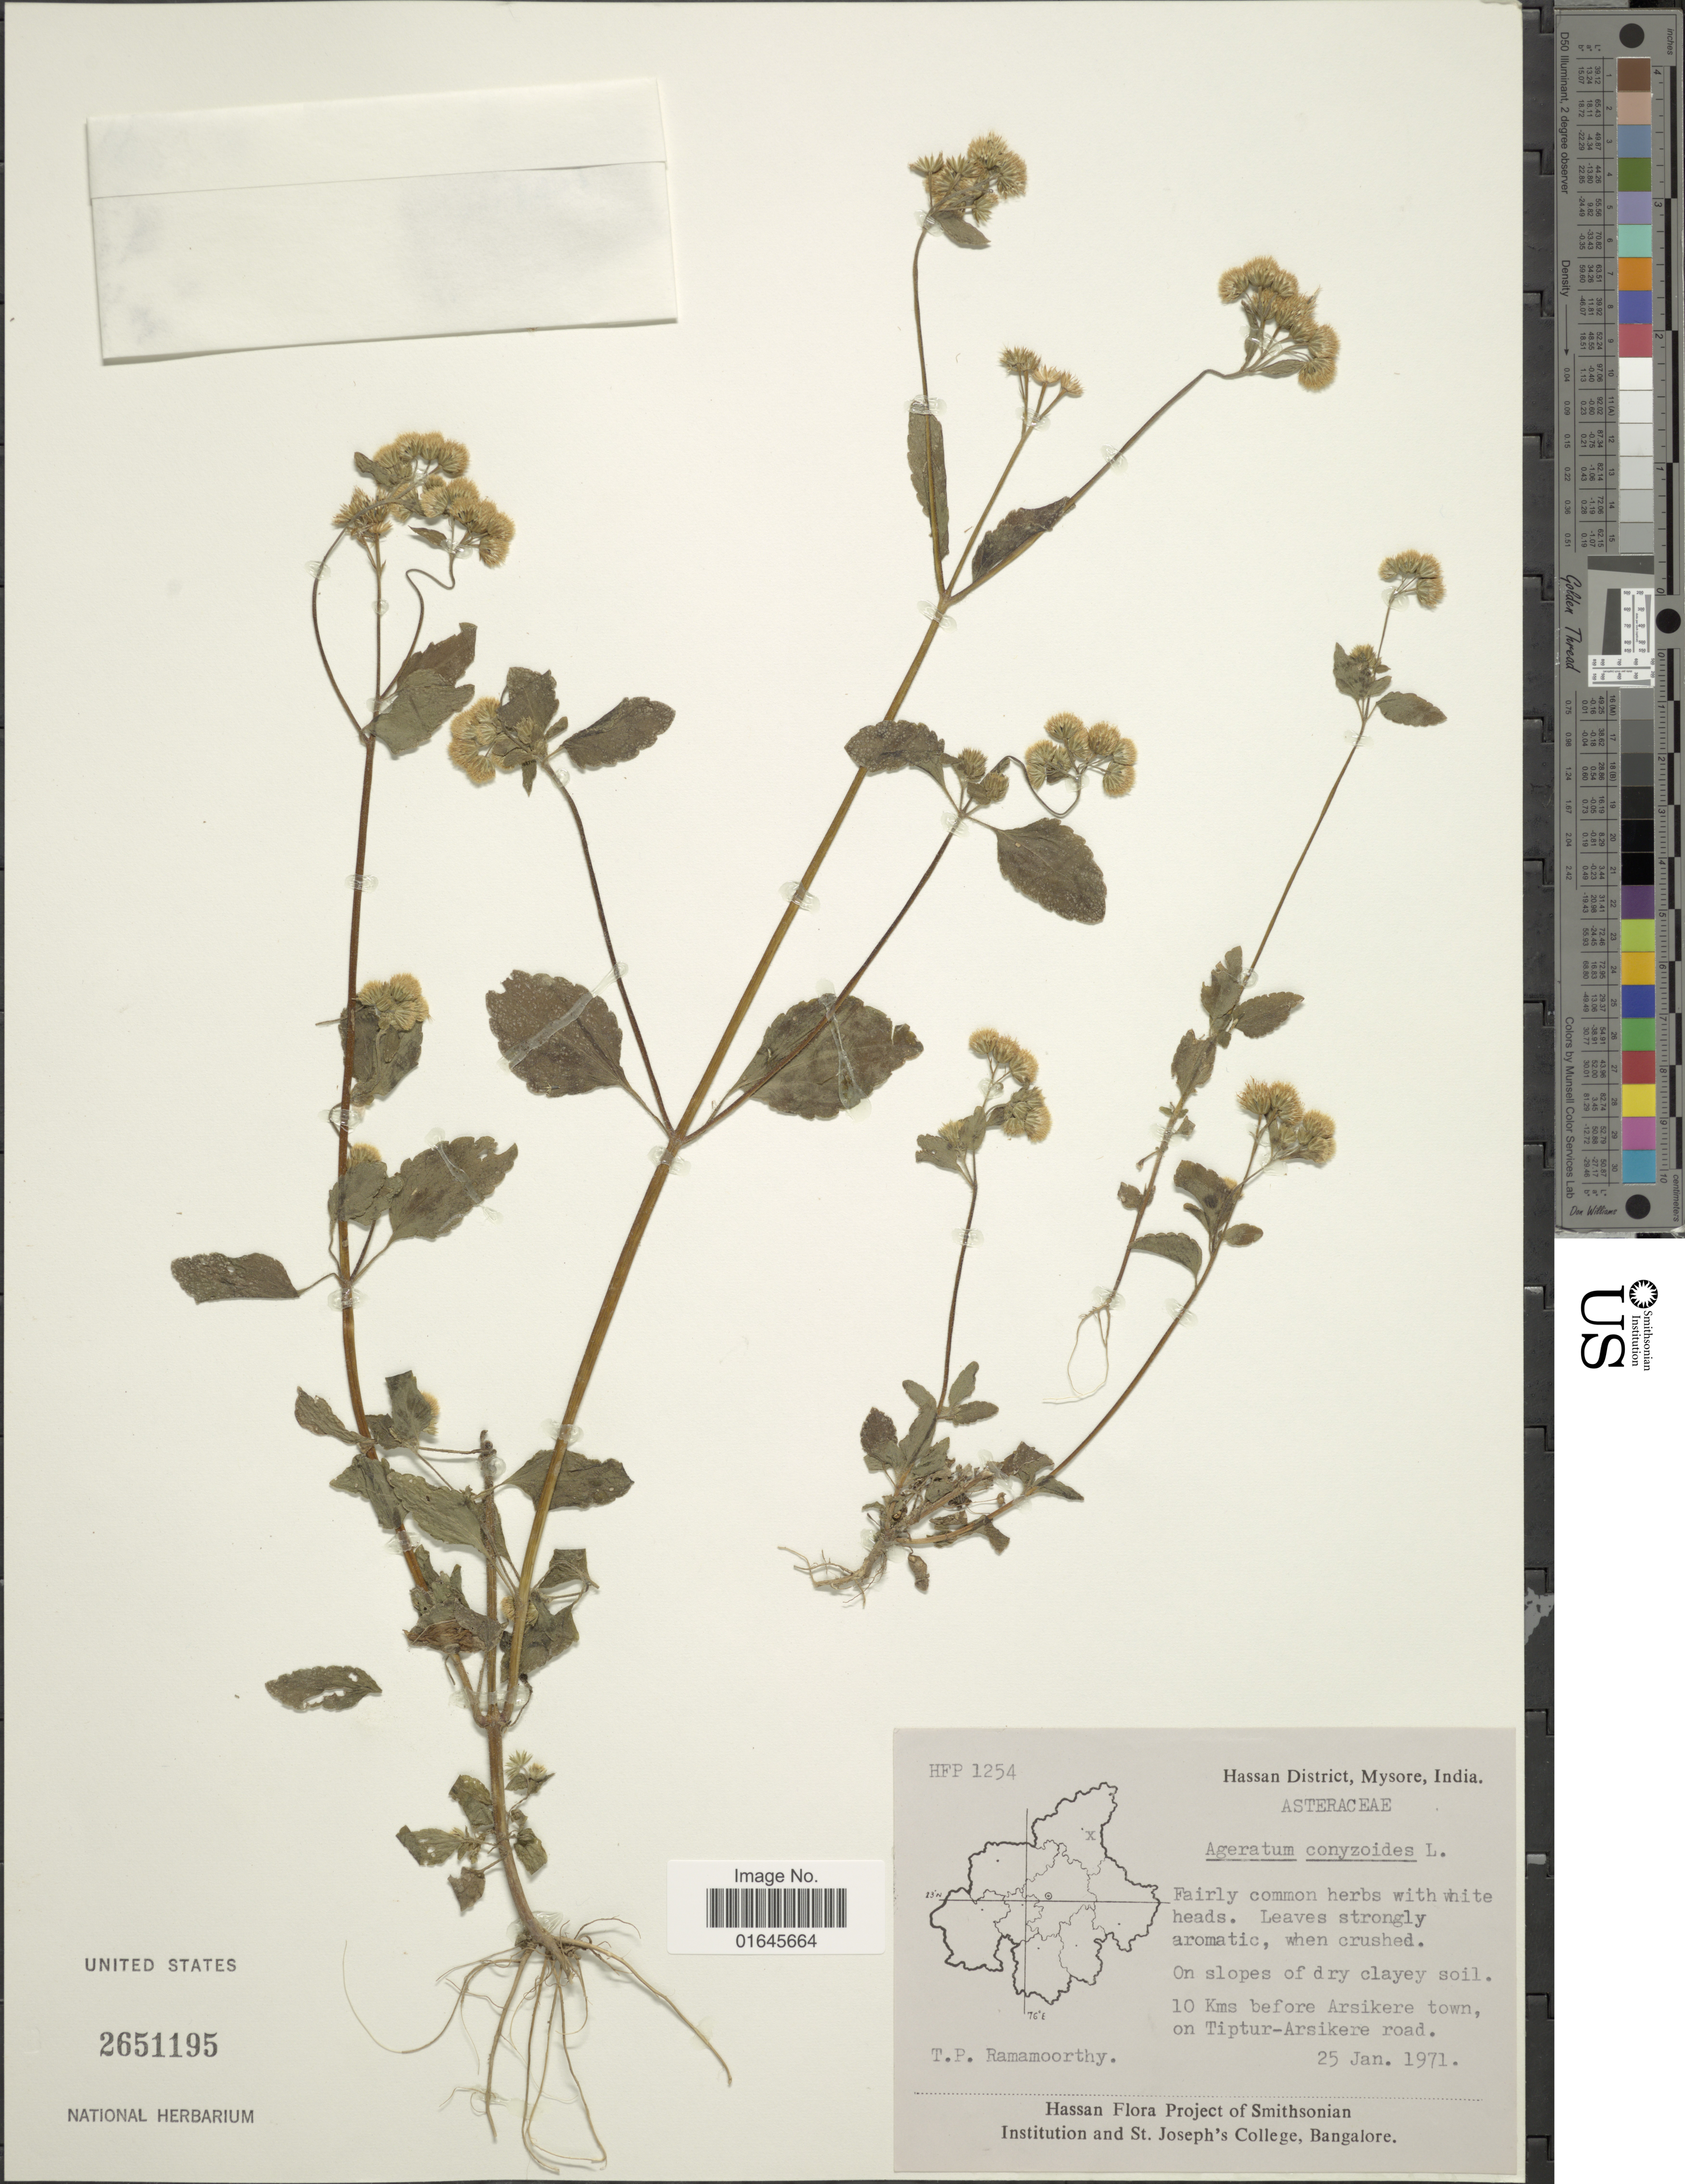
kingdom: Plantae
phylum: Tracheophyta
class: Magnoliopsida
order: Asterales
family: Asteraceae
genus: Ageratum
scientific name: Ageratum conyzoides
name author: L.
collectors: T. P. Ramamoorthy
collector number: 1254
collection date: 1971-01-25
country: India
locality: Hassan District, Mysore, 10 Kms before Arsikere town, on Tiptur - Arsikere road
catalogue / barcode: US 2651195